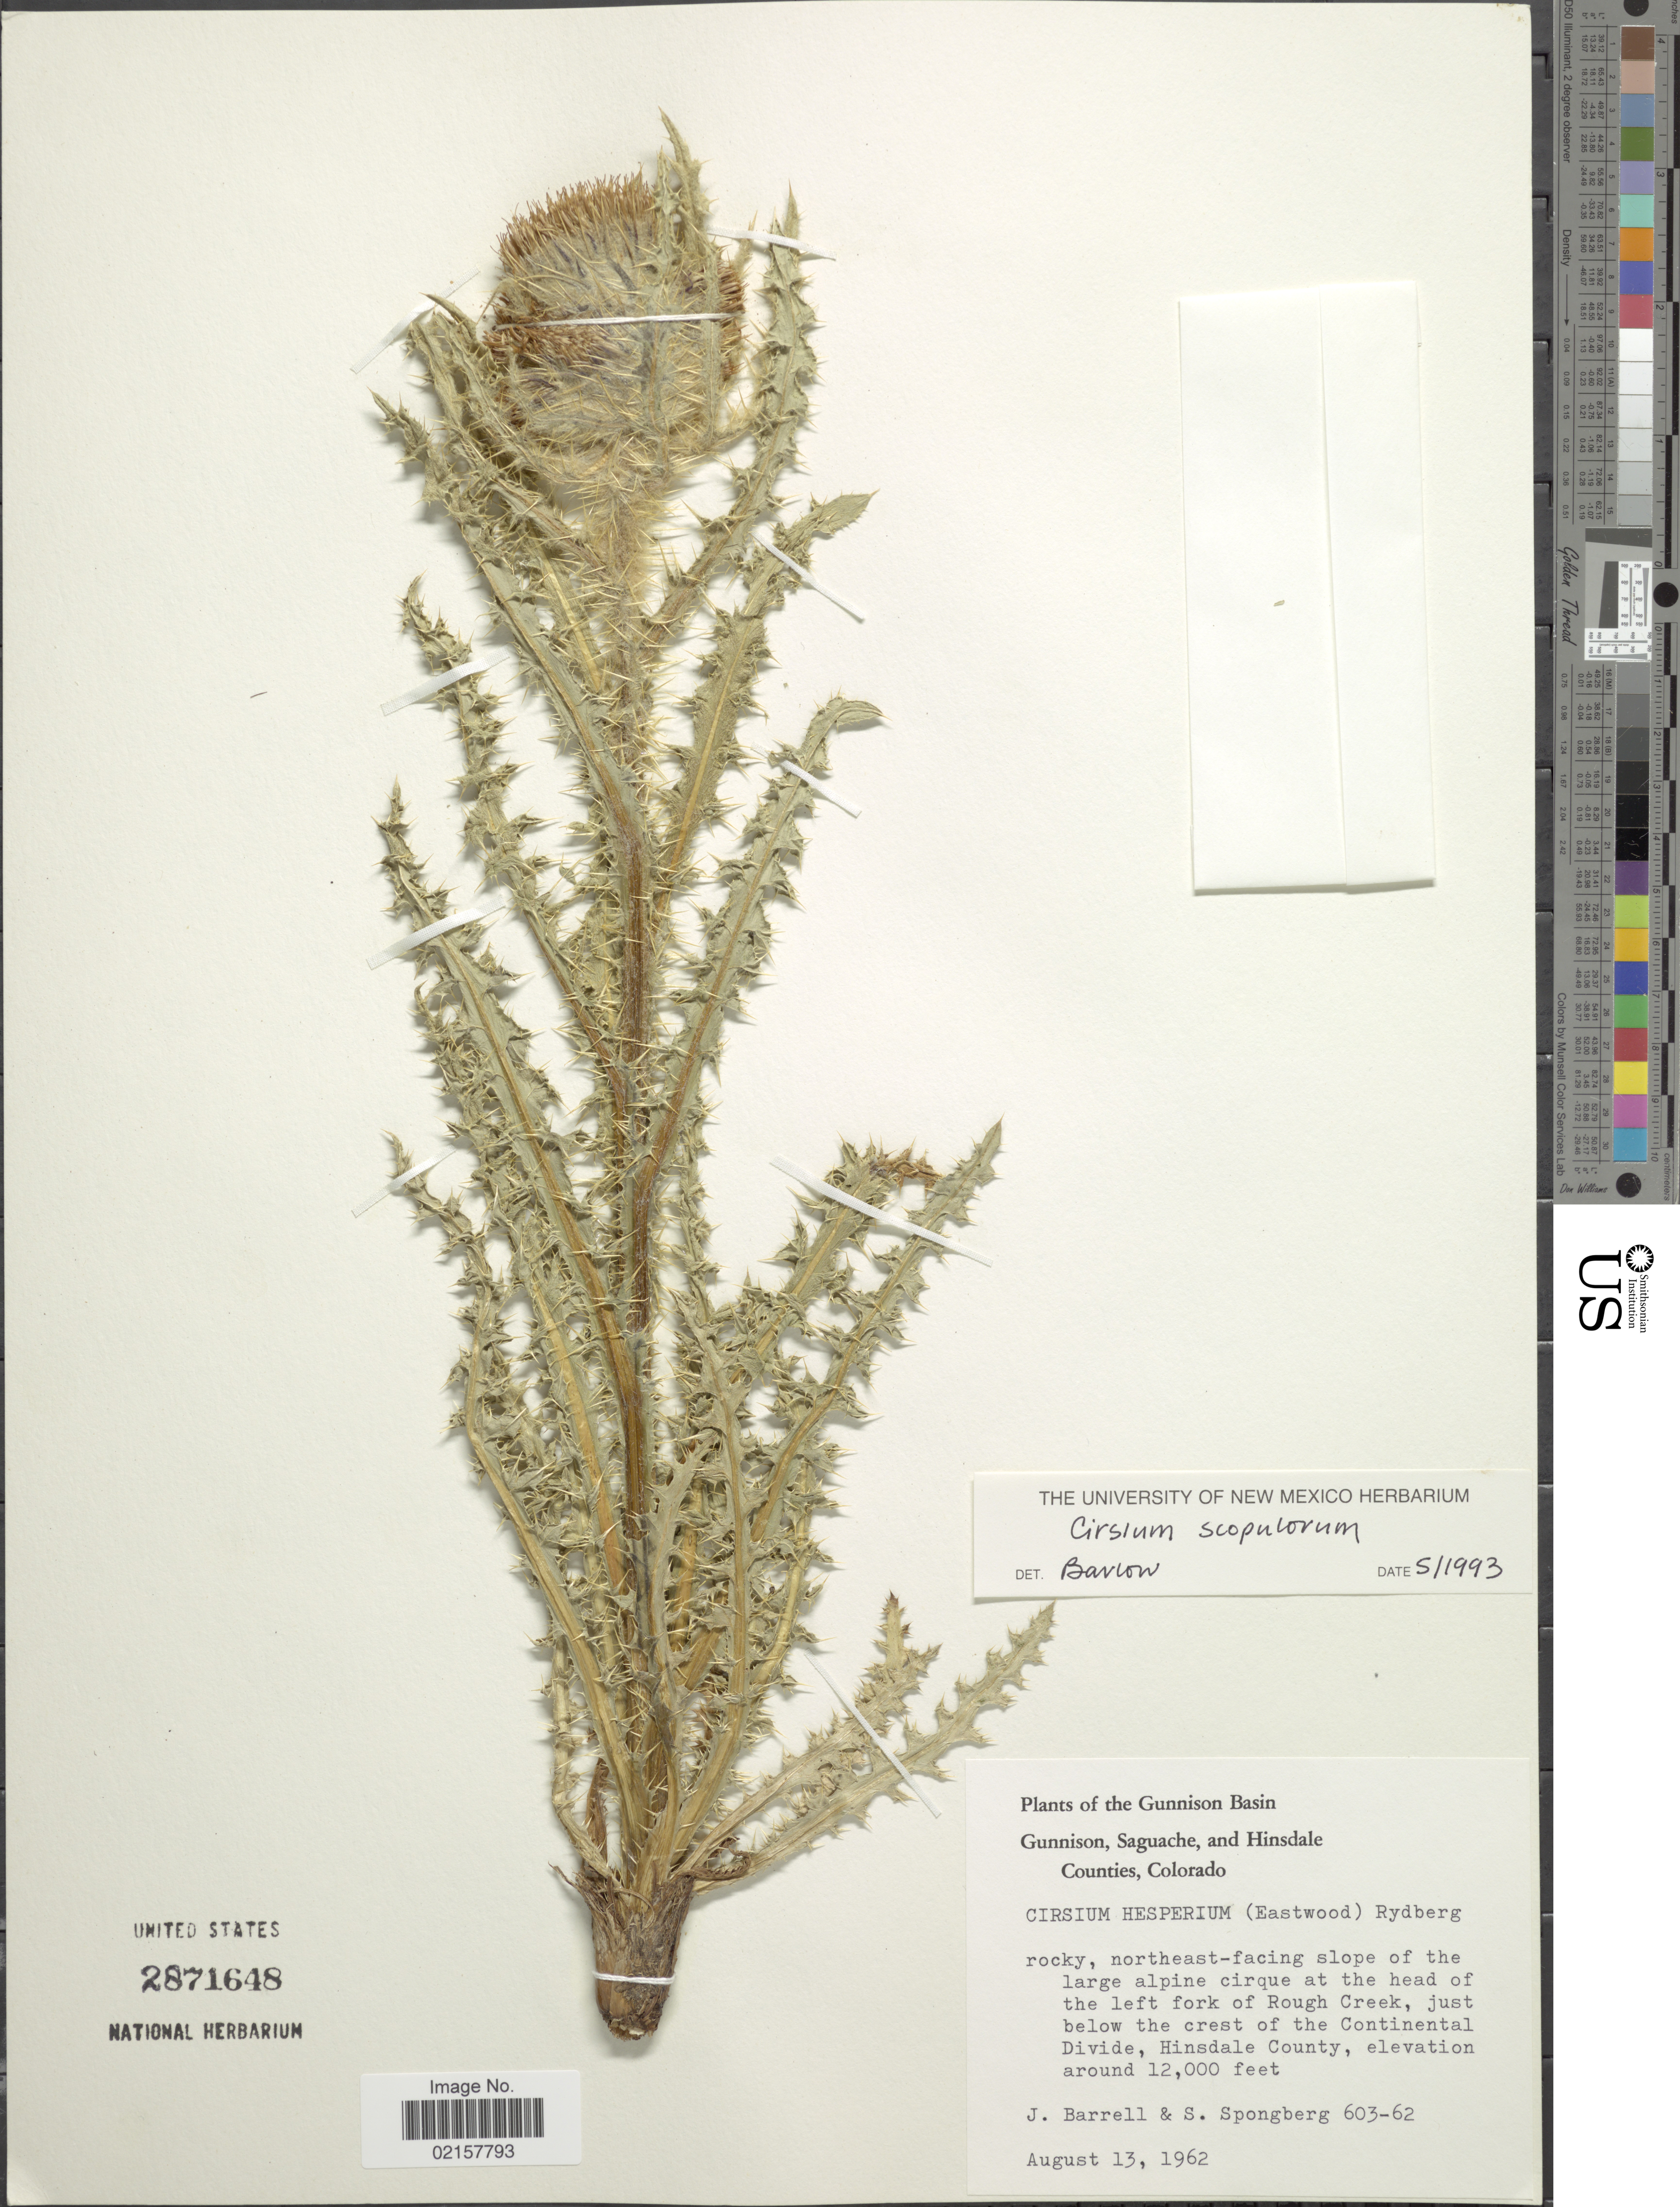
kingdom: Plantae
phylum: Tracheophyta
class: Magnoliopsida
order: Asterales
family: Asteraceae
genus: Cirsium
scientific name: Cirsium scopulorum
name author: (Greene) Cockerell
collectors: J. Barrell & S. A.Spongberg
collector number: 603-62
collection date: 1962-08-13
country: United States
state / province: Colorado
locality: The Gunnison Basin, Gunnison, Saguache, and Hinsdale Counties, rocky, northeast-facing slope at the head of the left fork of Rough Creek, just below the crest of the Continental Divide, Hinsdale County.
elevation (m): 3658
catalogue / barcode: US 2871648